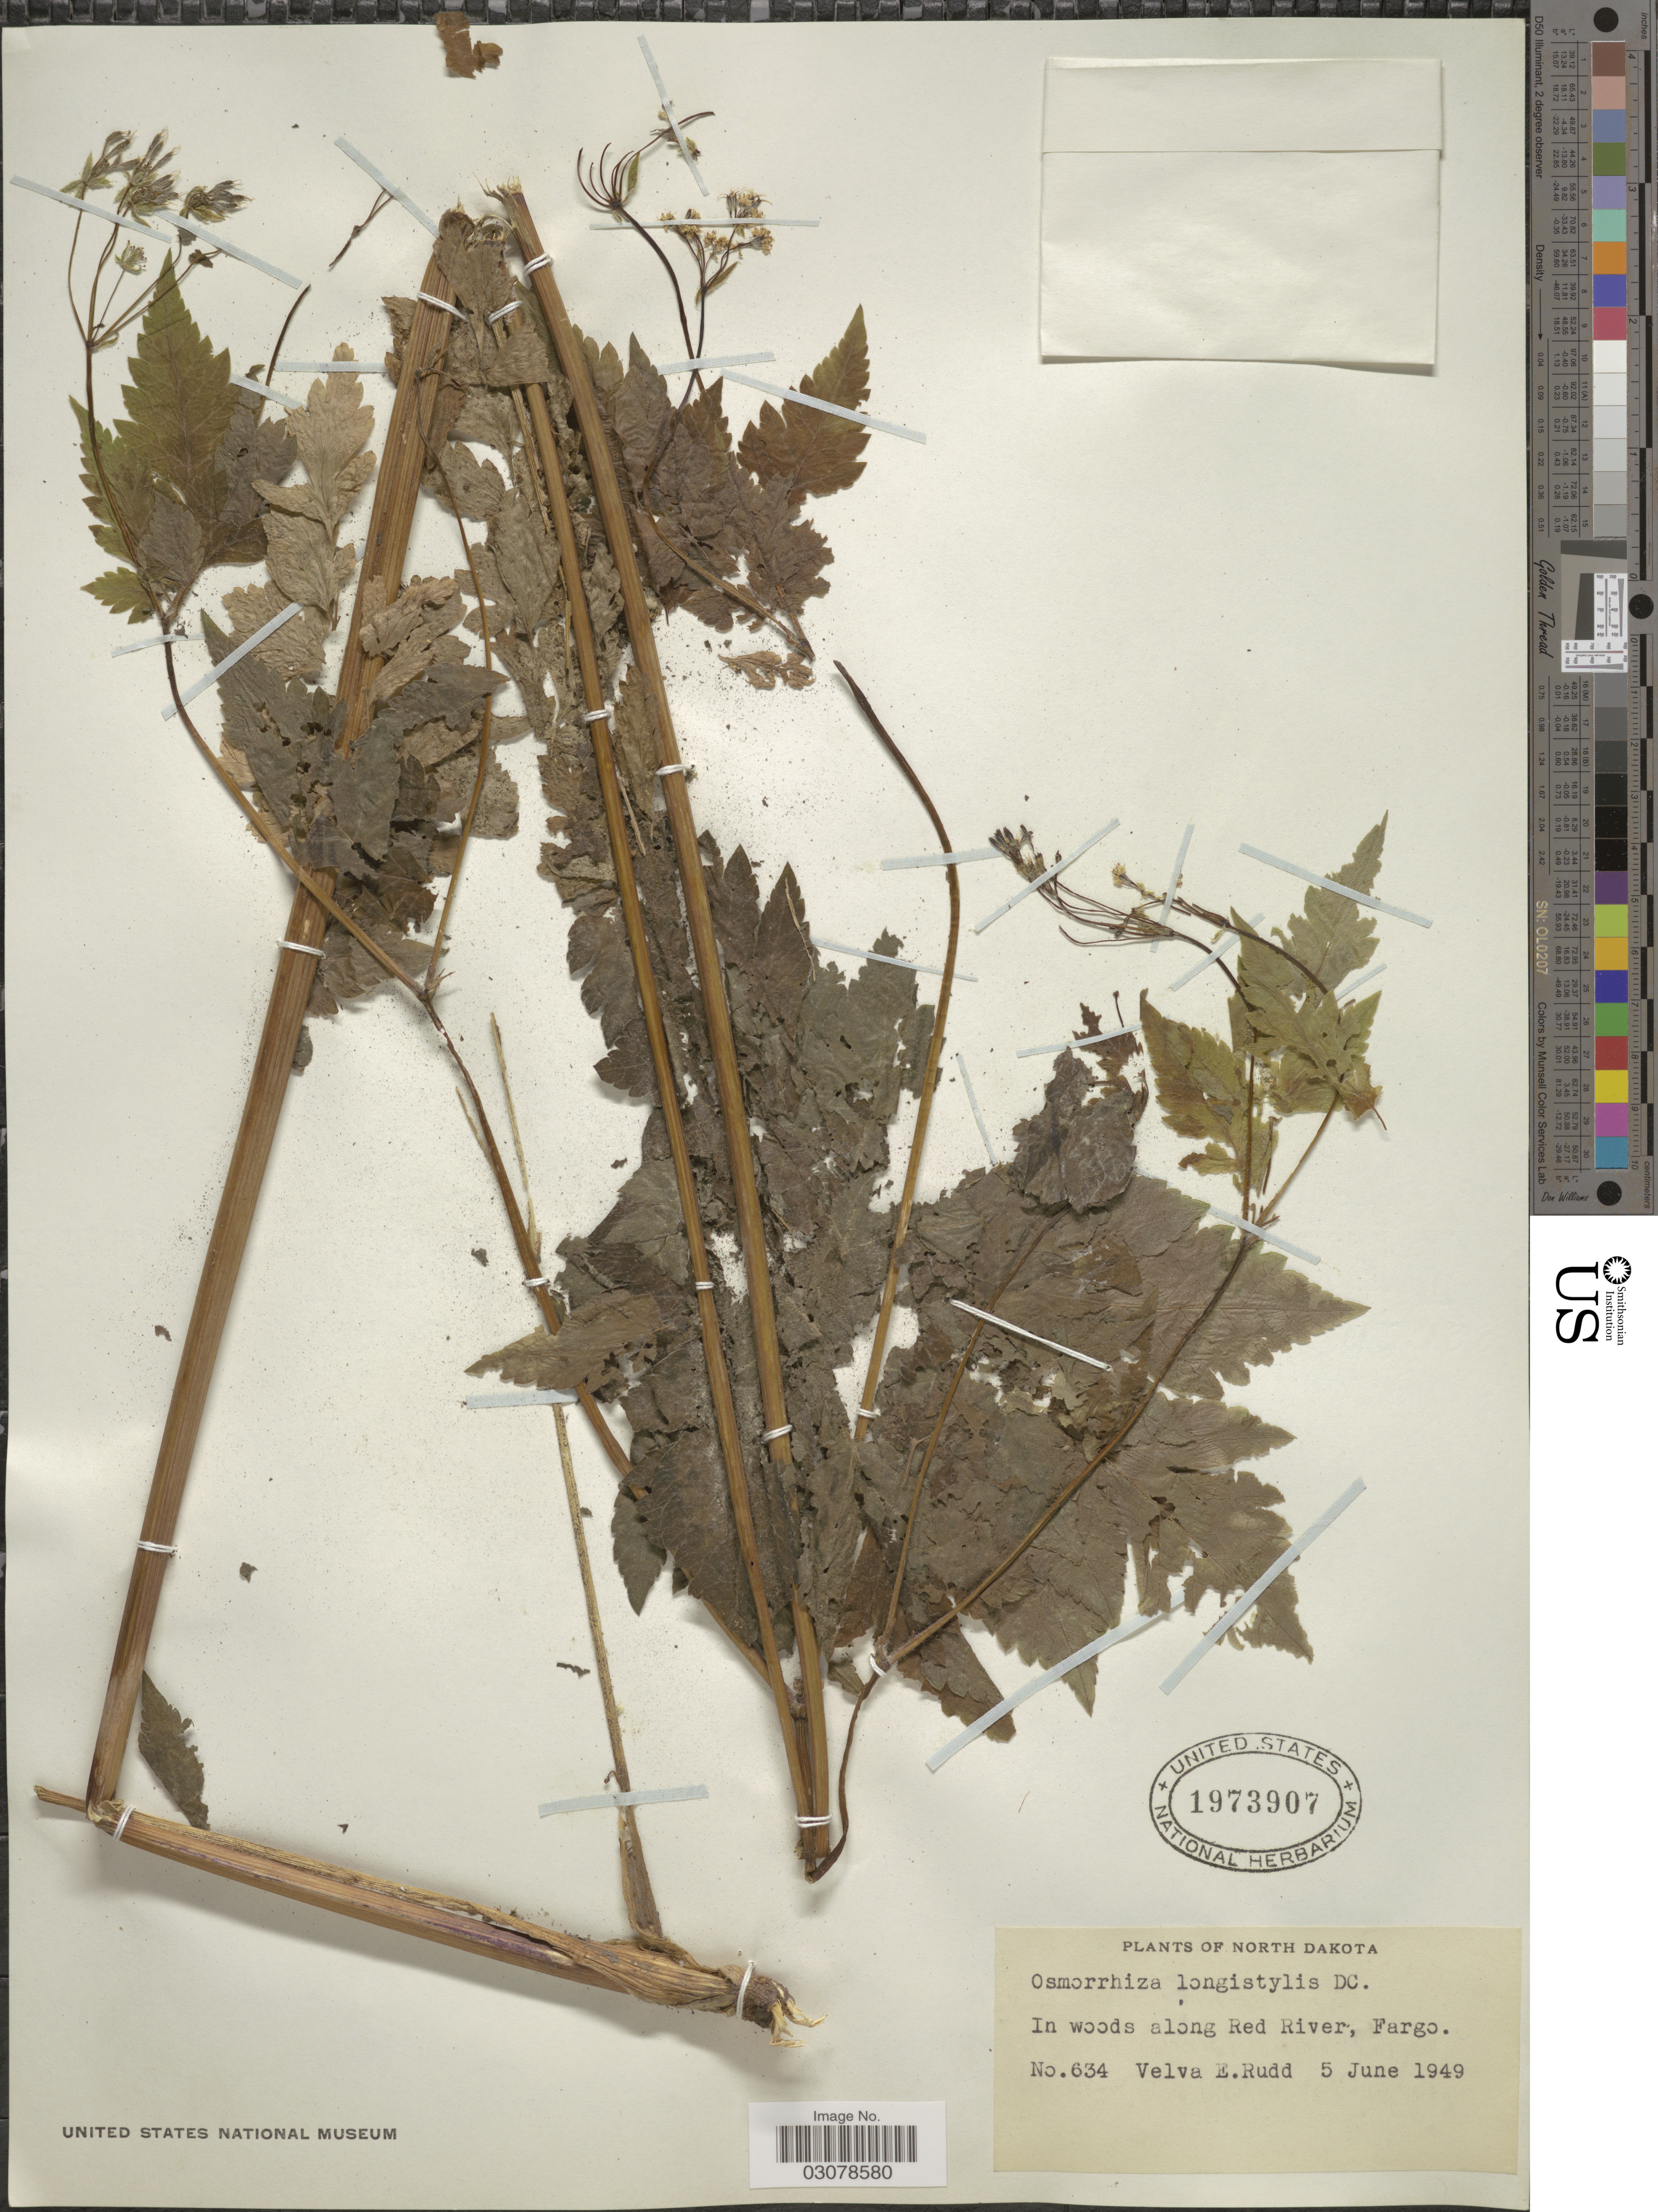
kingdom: Plantae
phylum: Tracheophyta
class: Magnoliopsida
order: Apiales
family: Apiaceae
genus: Osmorhiza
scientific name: Osmorhiza longistylis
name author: (Torr.) DC.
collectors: V. E. Rudd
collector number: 634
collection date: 1949-06-05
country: United States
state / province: North Dakota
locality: In woods along Red River, Fargo.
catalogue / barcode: US 1973907